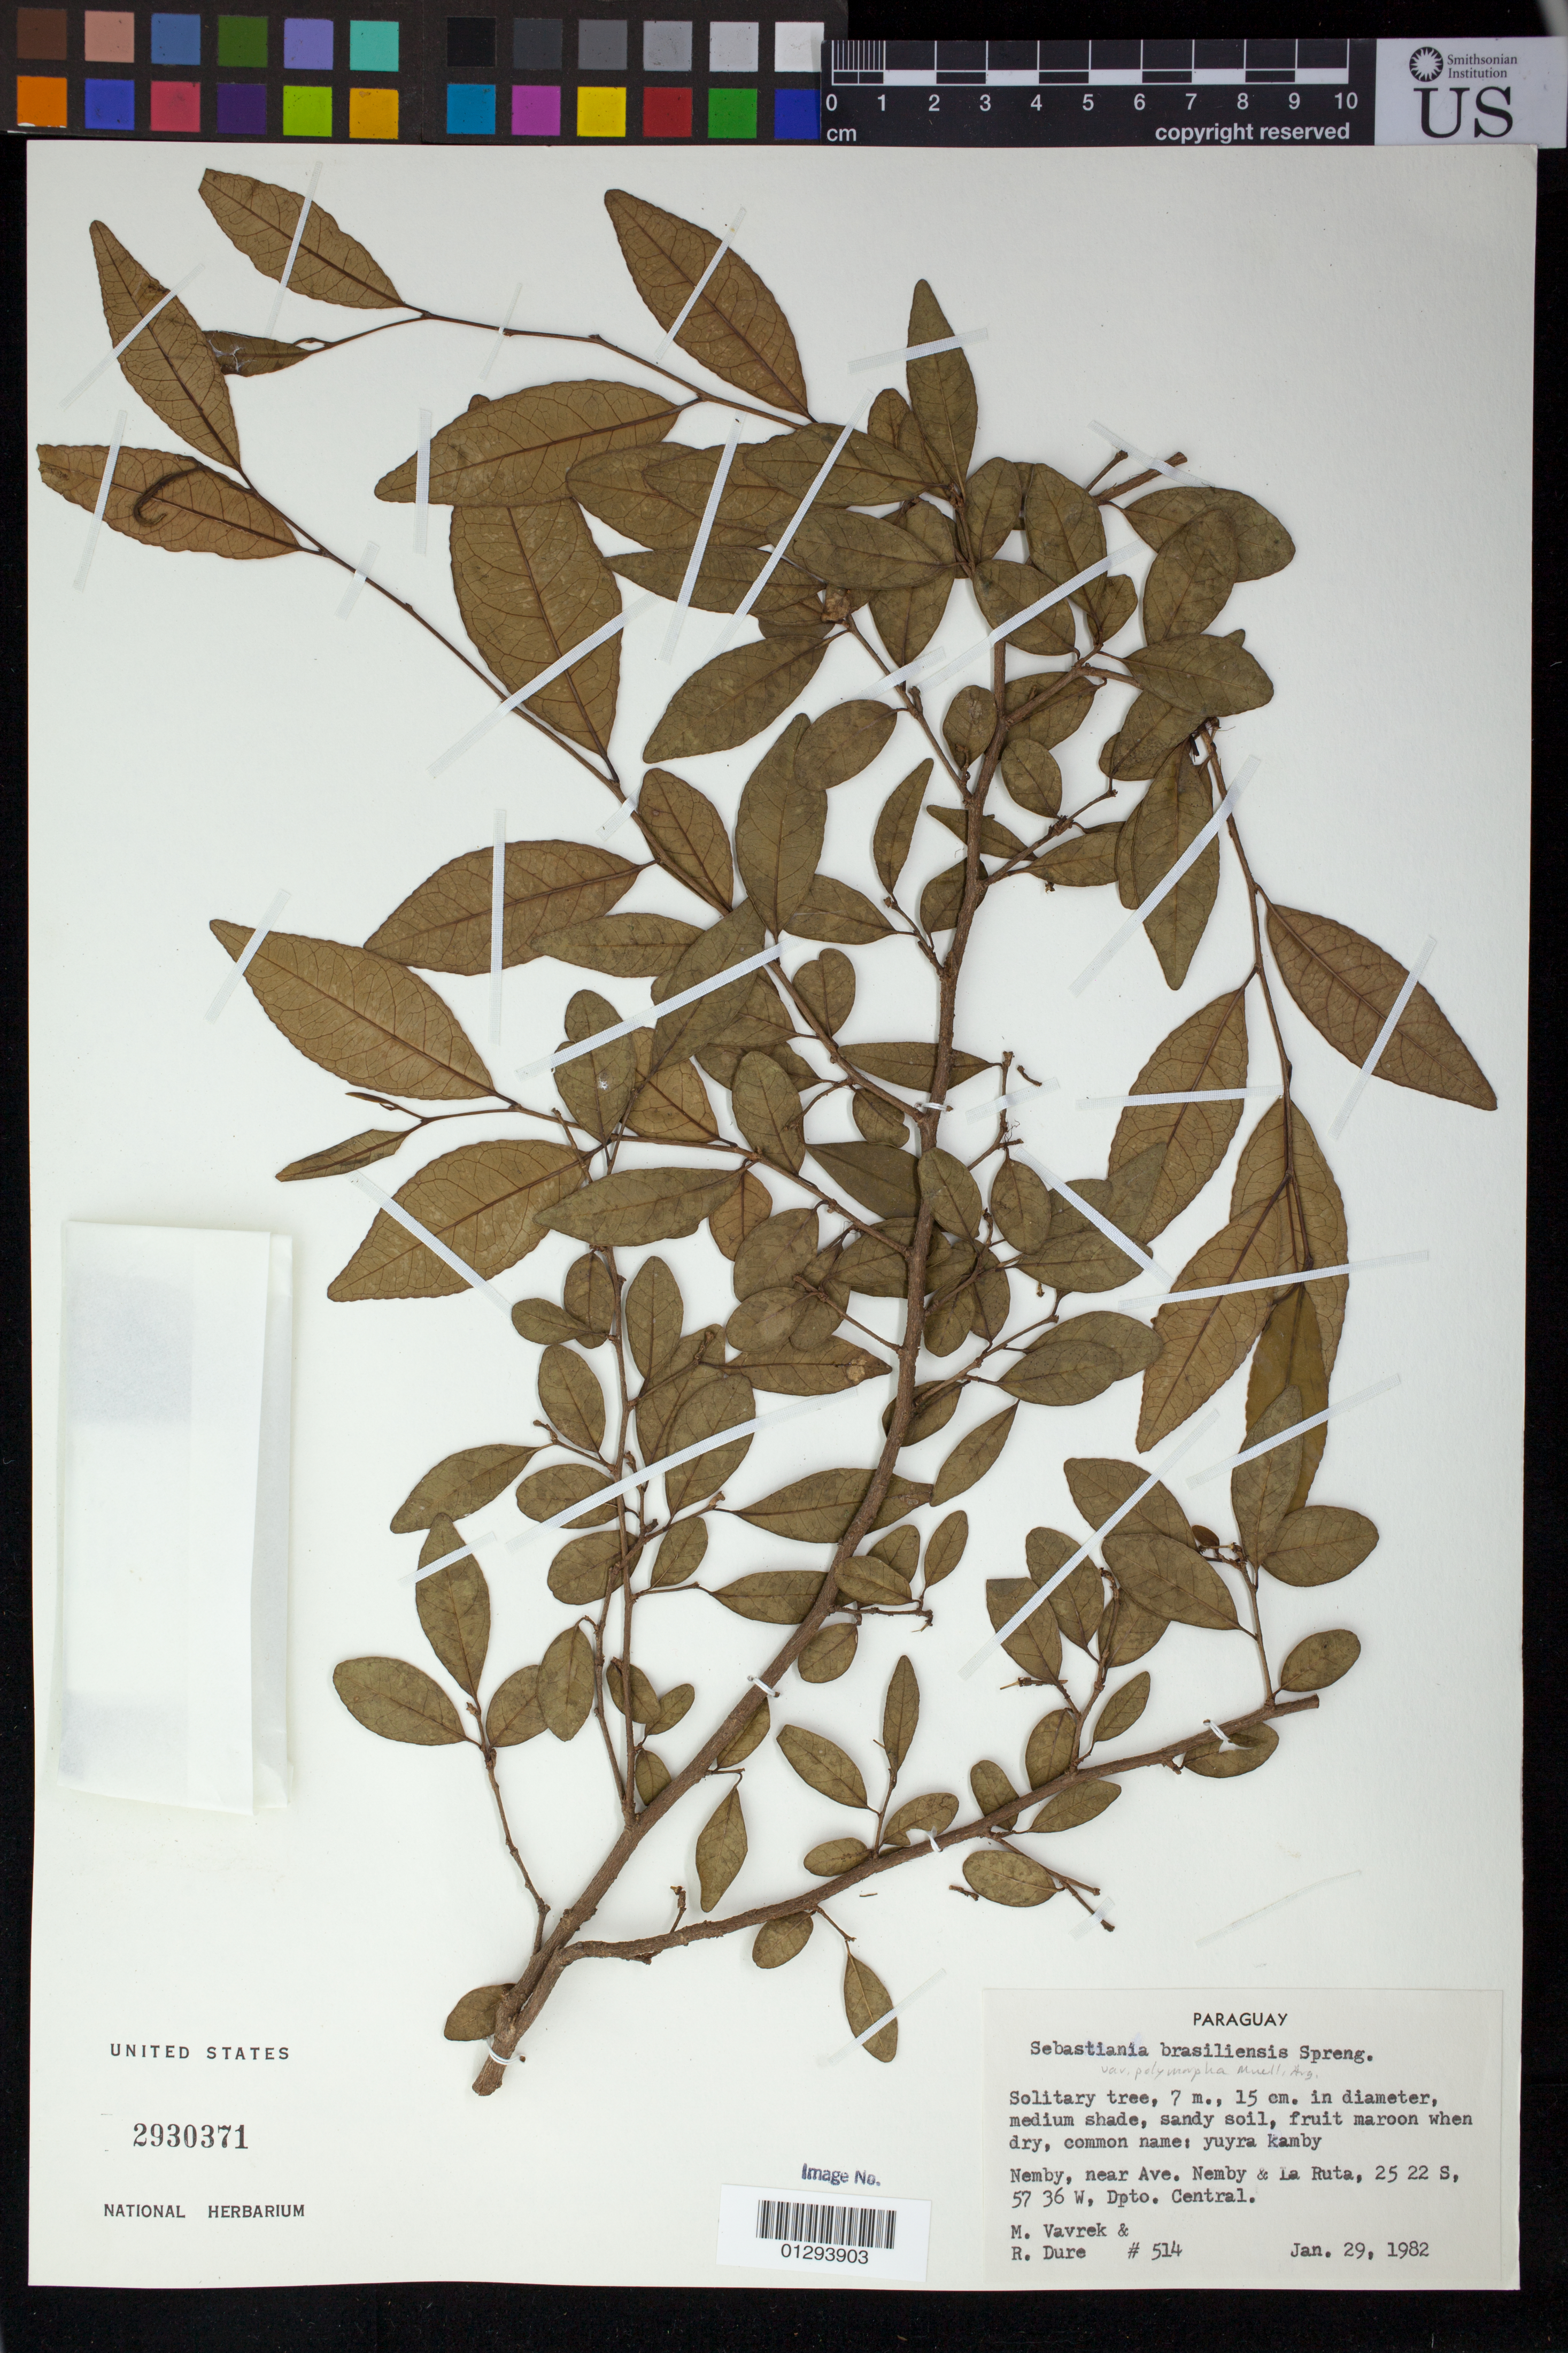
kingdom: Plantae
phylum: Tracheophyta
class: Magnoliopsida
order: Malpighiales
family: Euphorbiaceae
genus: Sebastiania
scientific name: Sebastiania brasiliensis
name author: Spreng.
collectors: M. Vavrek & R. Duré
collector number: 514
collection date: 1982-01-29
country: Paraguay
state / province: Central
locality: Nemby, near Ave. Nemby & La Ruta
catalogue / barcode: US 2930371